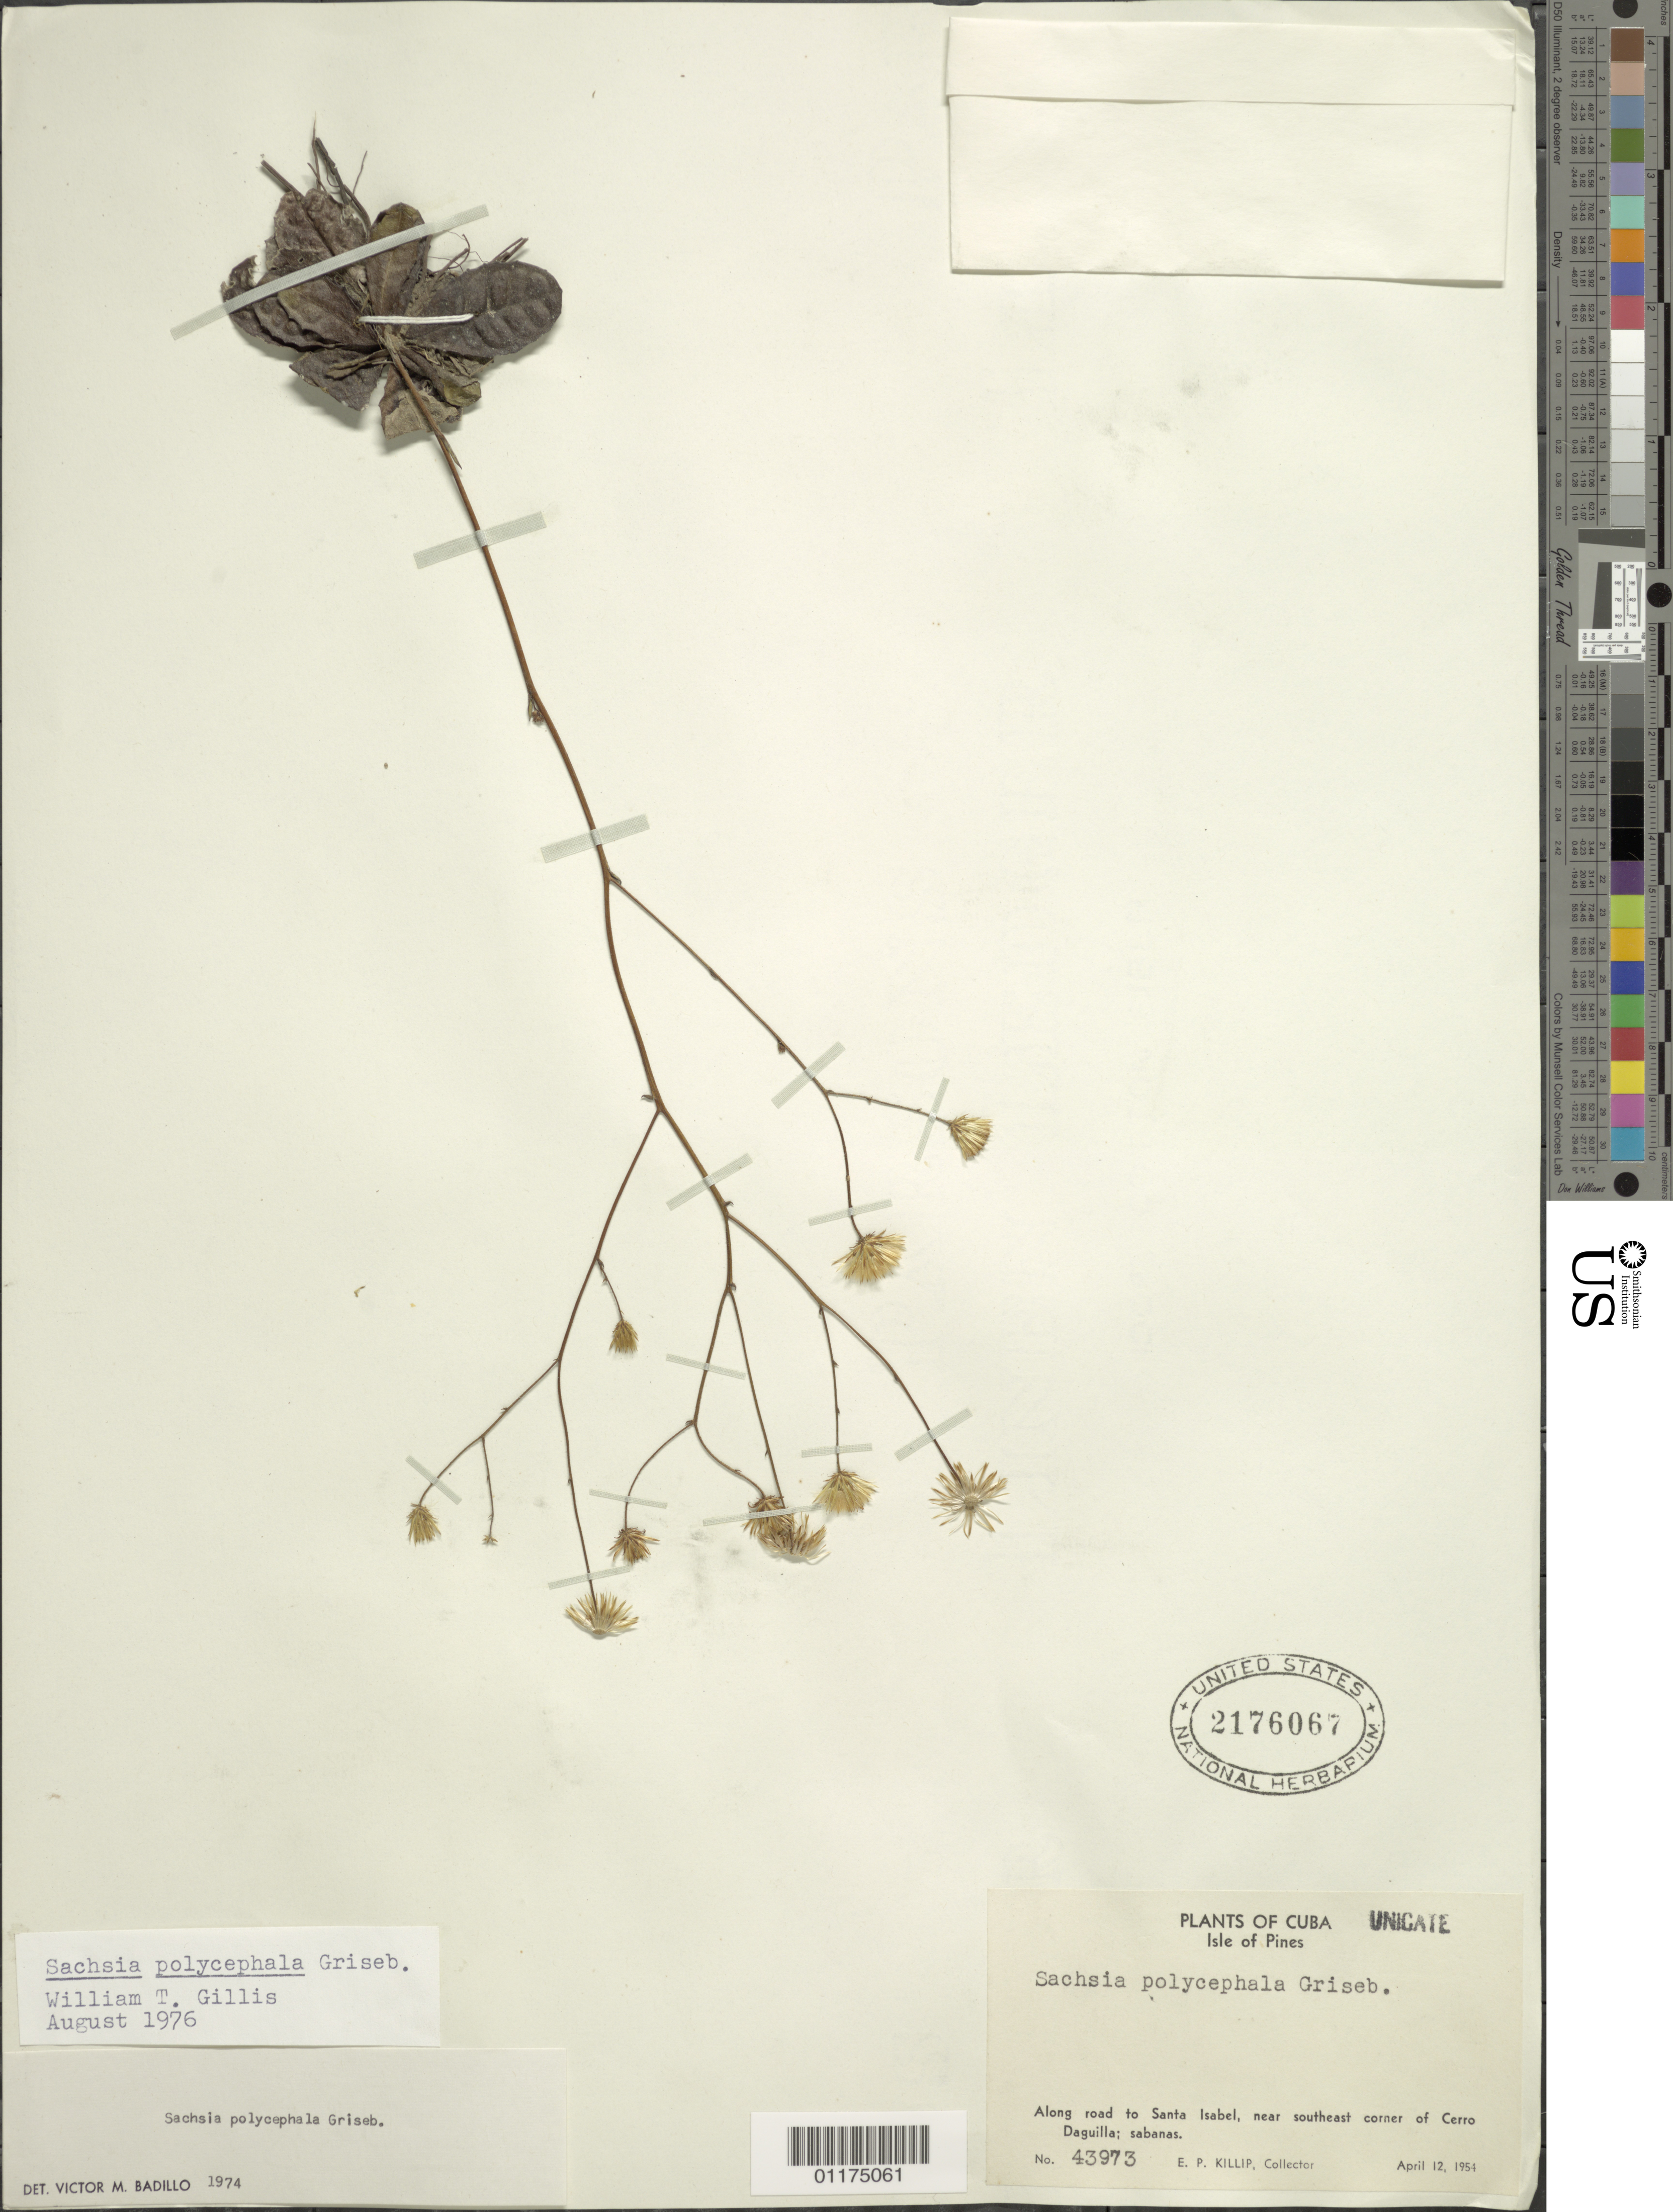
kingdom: Plantae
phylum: Tracheophyta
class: Magnoliopsida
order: Asterales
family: Asteraceae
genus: Sachsia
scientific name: Sachsia polycephala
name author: Griseb.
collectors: E. P. Killip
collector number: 43973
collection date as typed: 12 Apr 1954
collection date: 1954-04-12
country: Cuba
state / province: Isla de la Juventud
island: Isla de la Juventud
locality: Along road to Santa Isabel, near southeast corner of Cerro Daguilla;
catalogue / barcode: US 2176067